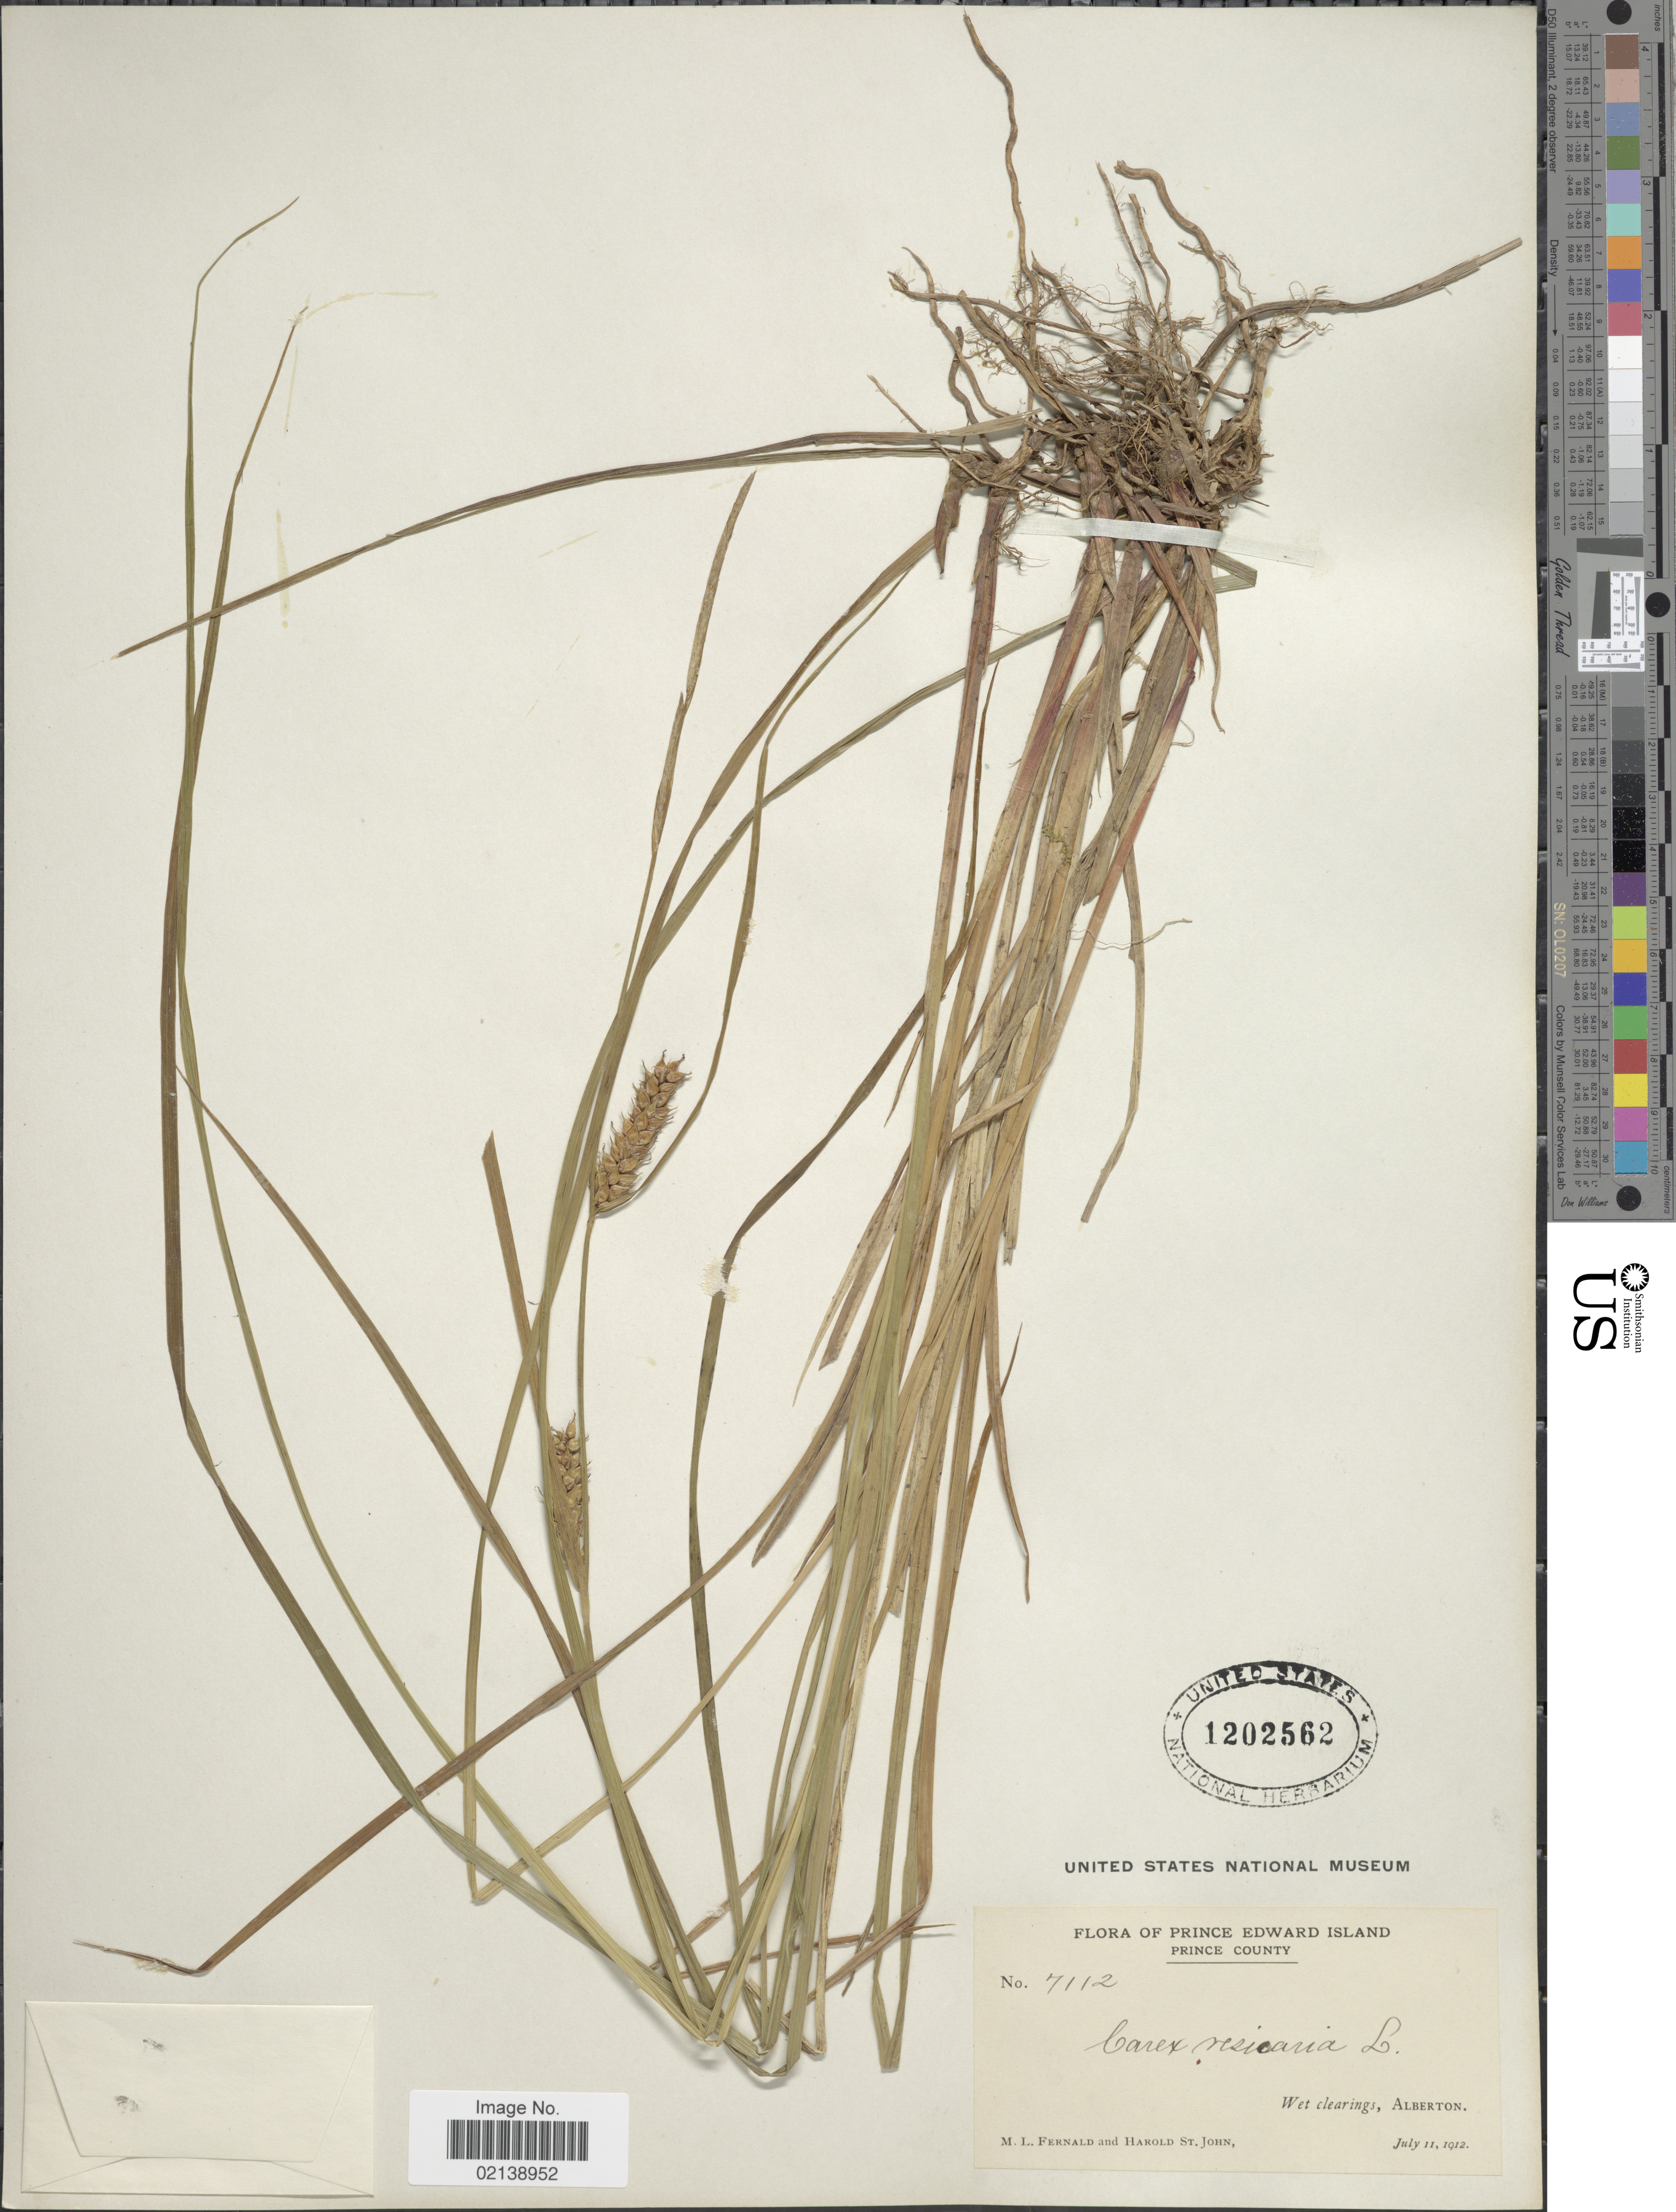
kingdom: Plantae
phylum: Tracheophyta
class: Liliopsida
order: Poales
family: Cyperaceae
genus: Carex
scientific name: Carex vesicaria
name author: L.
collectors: M. L. Fernald & H. St. John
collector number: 7112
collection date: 1912-07-11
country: Canada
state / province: Prince Edward Island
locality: Prince County, Wet clearings, Alberton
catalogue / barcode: US 1202562